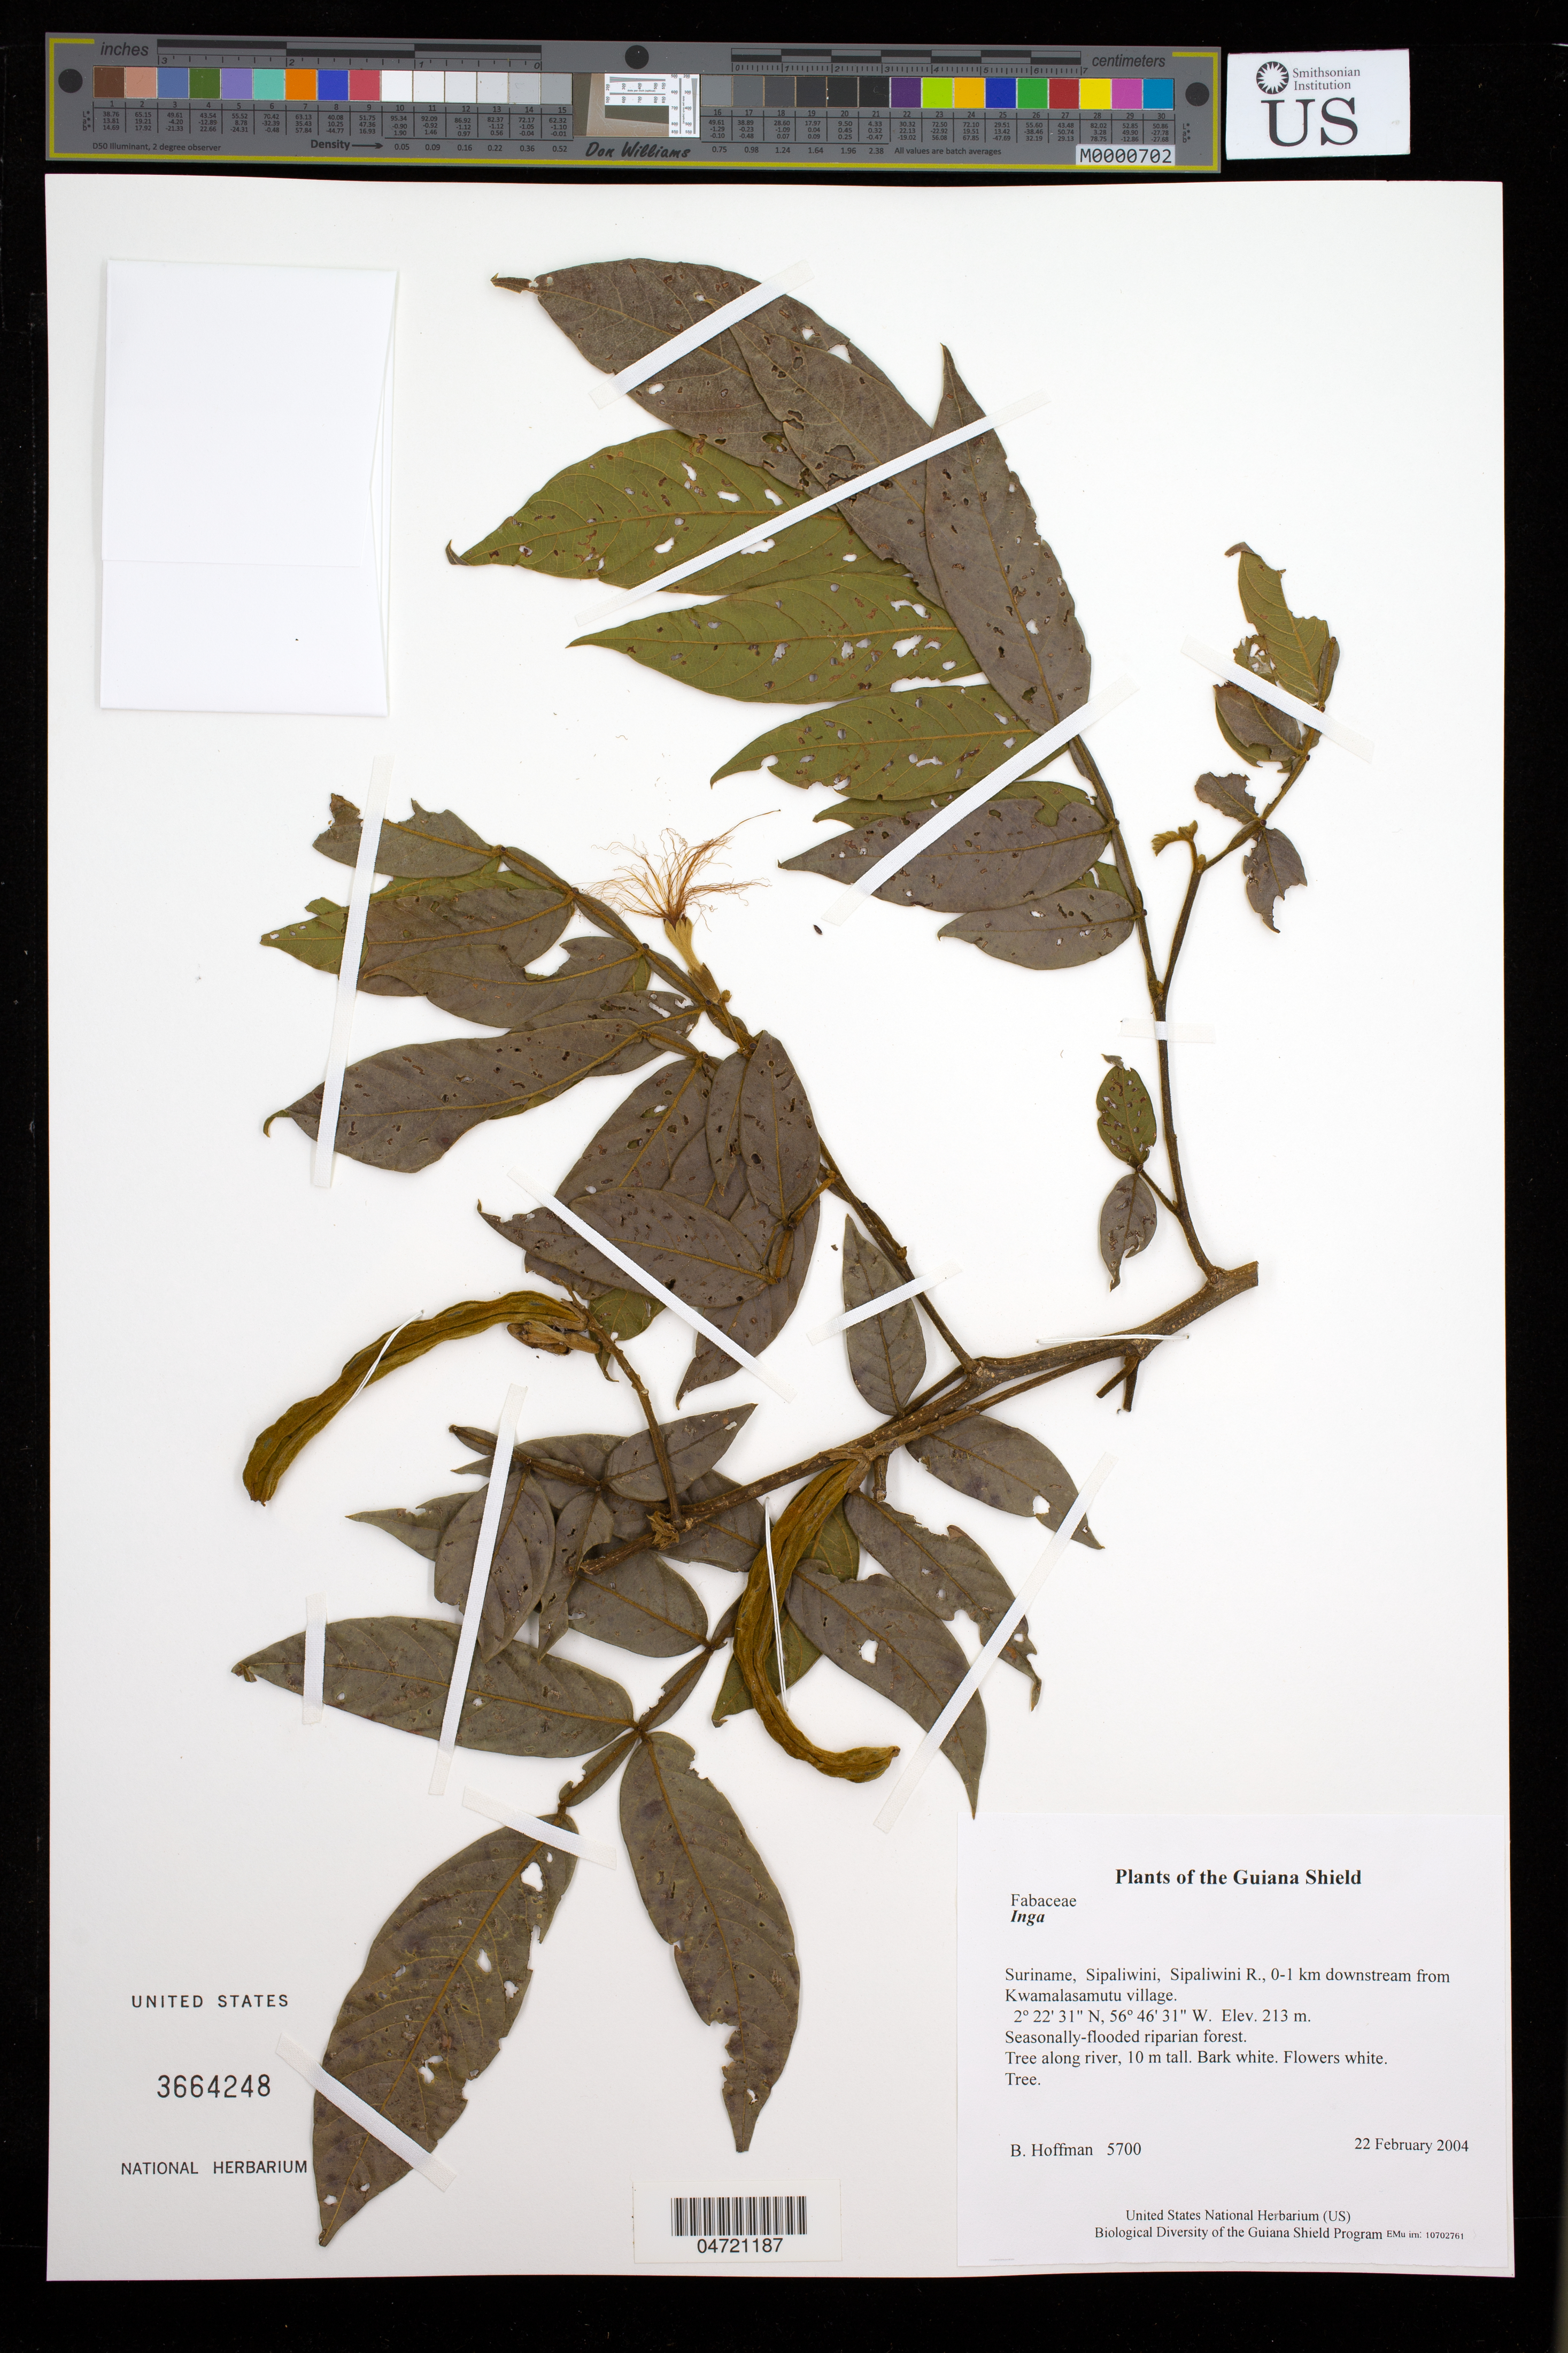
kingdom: Plantae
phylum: Tracheophyta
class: Magnoliopsida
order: Fabales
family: Fabaceae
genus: Inga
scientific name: Inga sp.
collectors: B. Hoffman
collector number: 5700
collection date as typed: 22 February 2004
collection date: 2004-02-22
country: Suriname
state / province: Sipaliwini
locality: Sipaliwini R., 0-1 km downstream from Kwamalasamutu village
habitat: Seasonally-flooded riparian forest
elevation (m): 213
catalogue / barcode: US 3664248